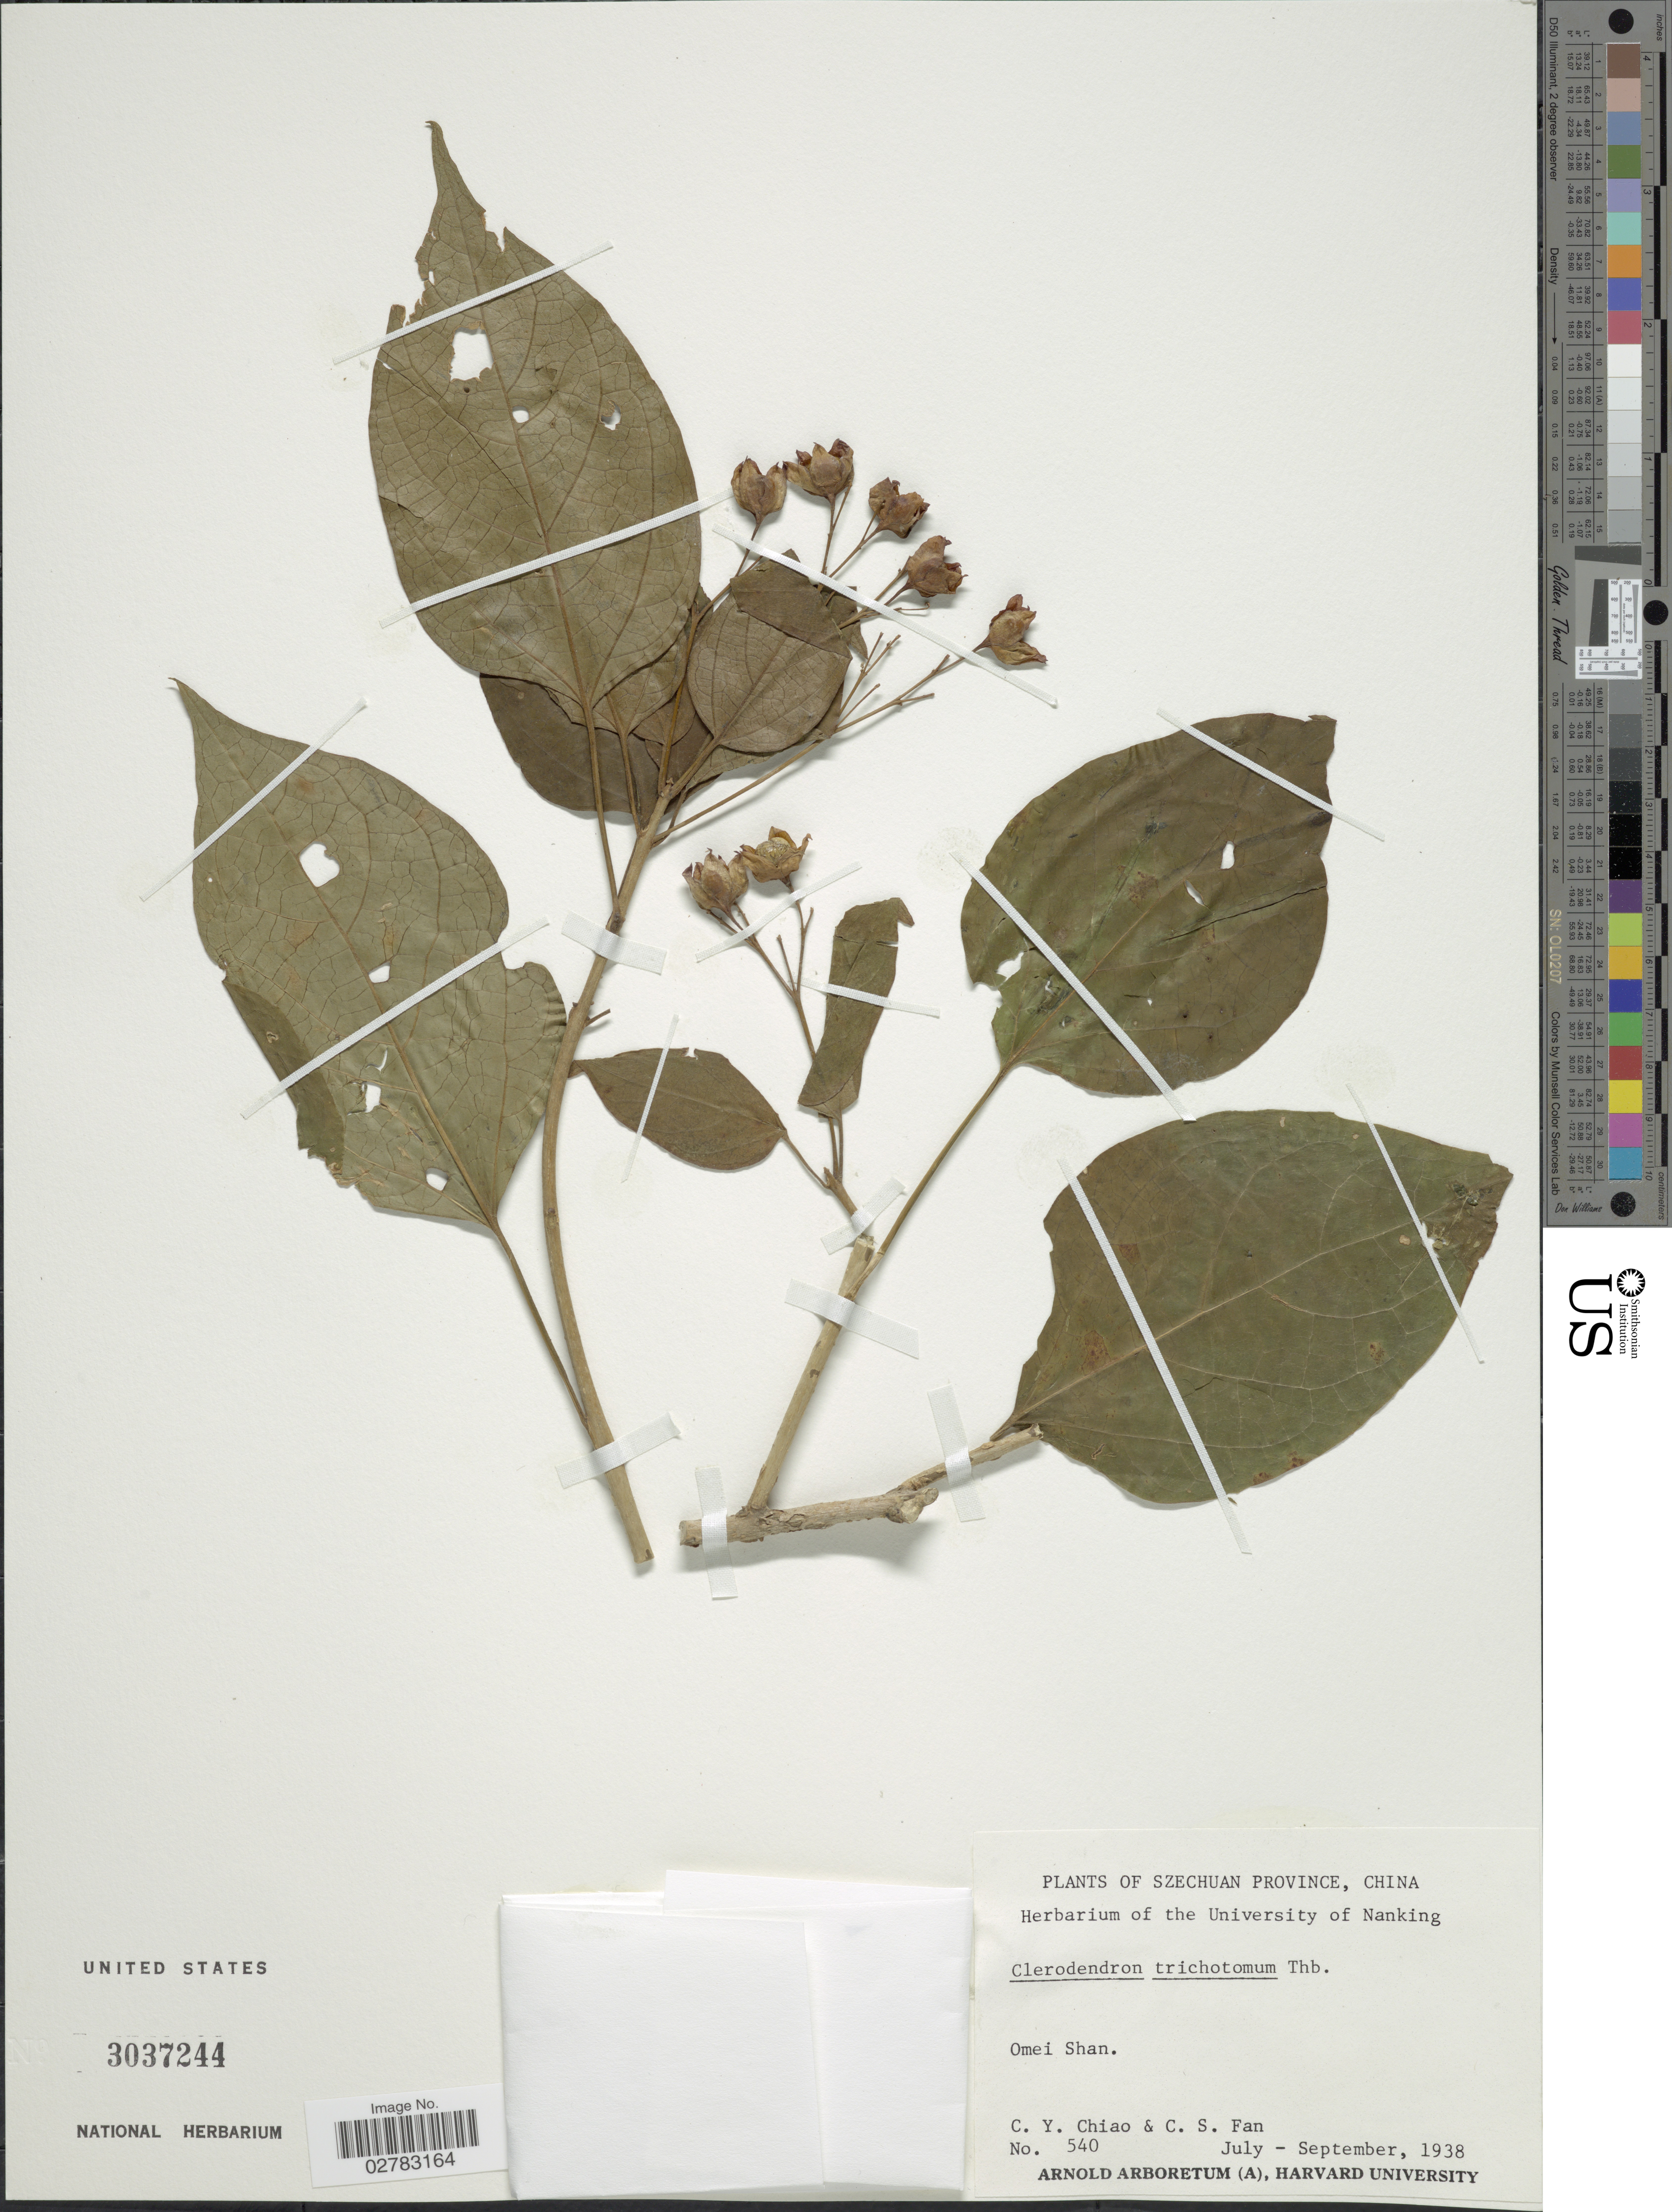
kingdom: Plantae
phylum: Tracheophyta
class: Magnoliopsida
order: Lamiales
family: Lamiaceae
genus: Clerodendrum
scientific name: Clerodendrum trichotomum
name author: Thunb.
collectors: C. Y. Chiao & C. S. Fan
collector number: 540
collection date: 1938-07/1938-09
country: China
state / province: Sichuan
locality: Szechuan Province. Omei Shan.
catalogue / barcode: US 3037244